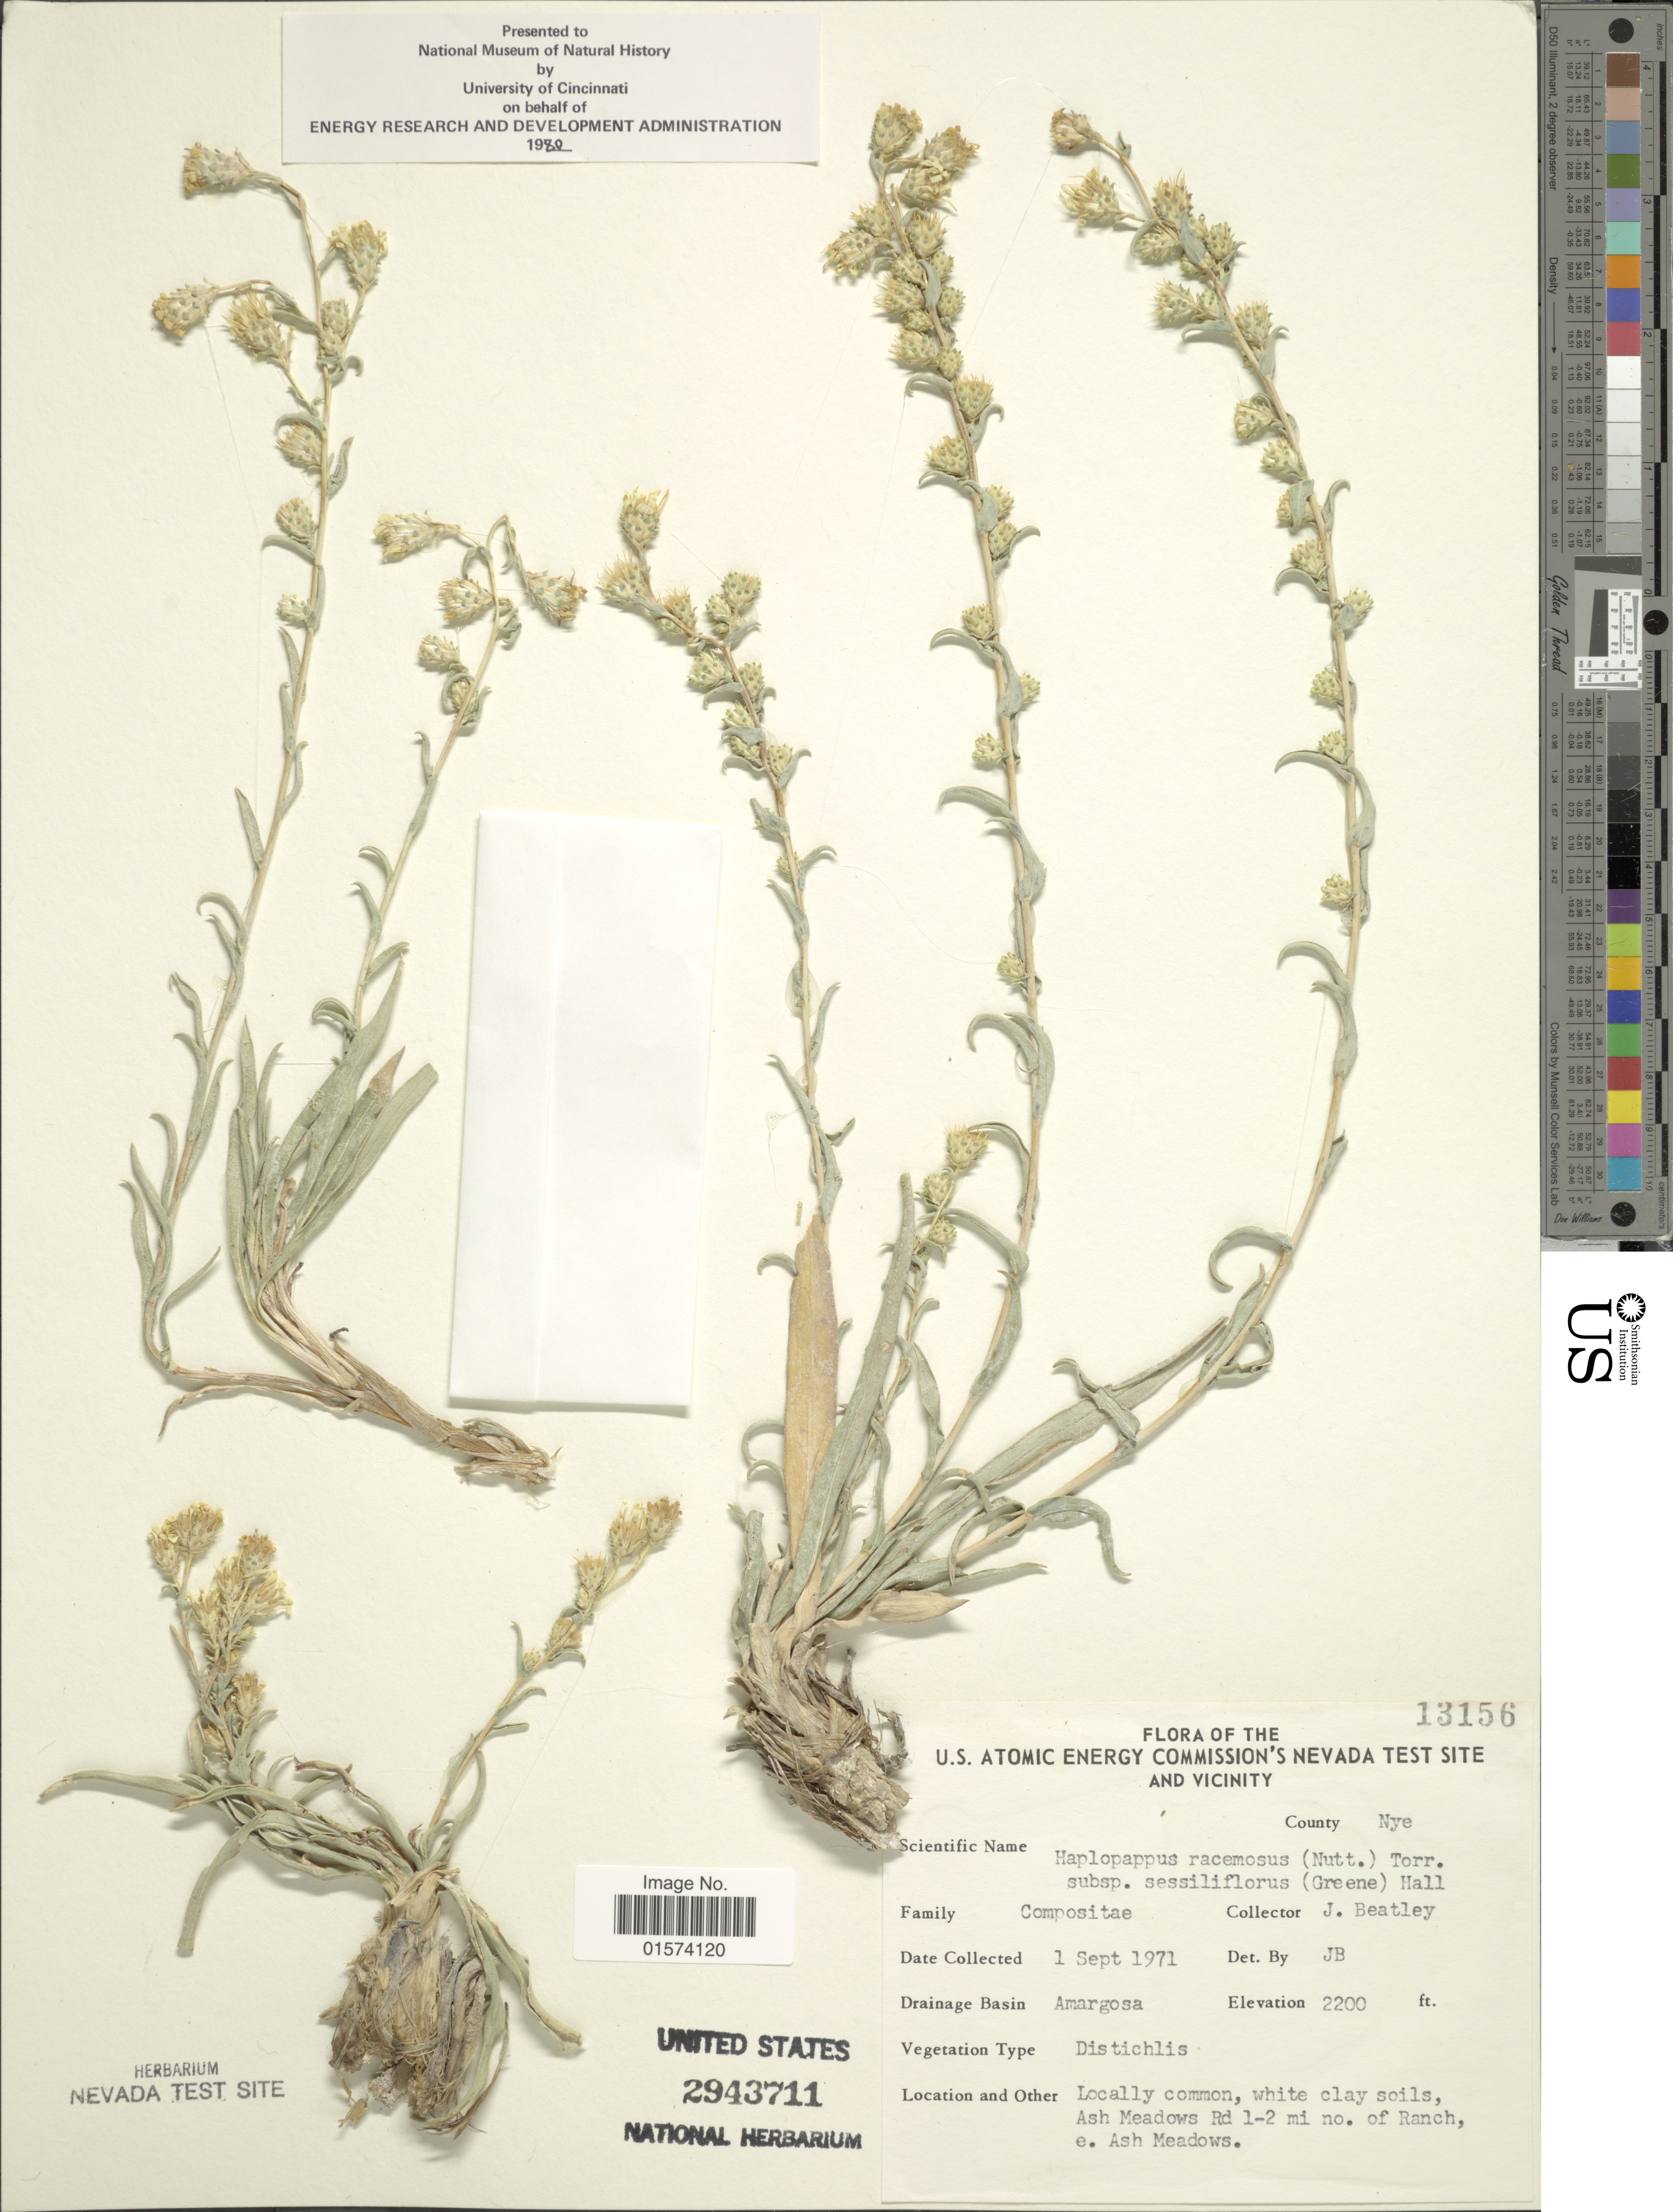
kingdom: Plantae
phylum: Tracheophyta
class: Magnoliopsida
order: Asterales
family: Asteraceae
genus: Pyrrocoma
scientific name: Pyrrocoma racemosa var. glomerata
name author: (Nutt.) H.C. Hall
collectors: J. C. Beatley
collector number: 13156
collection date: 1971-09-01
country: United States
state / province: Nevada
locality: U.S. Atomic Energy Commission's Nevada Test Site and Vicinity, County Nye, Ash Meadows Rd 1-2 mi no. Ranch, e. Ash Meadows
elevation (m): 671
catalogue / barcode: US 2943711